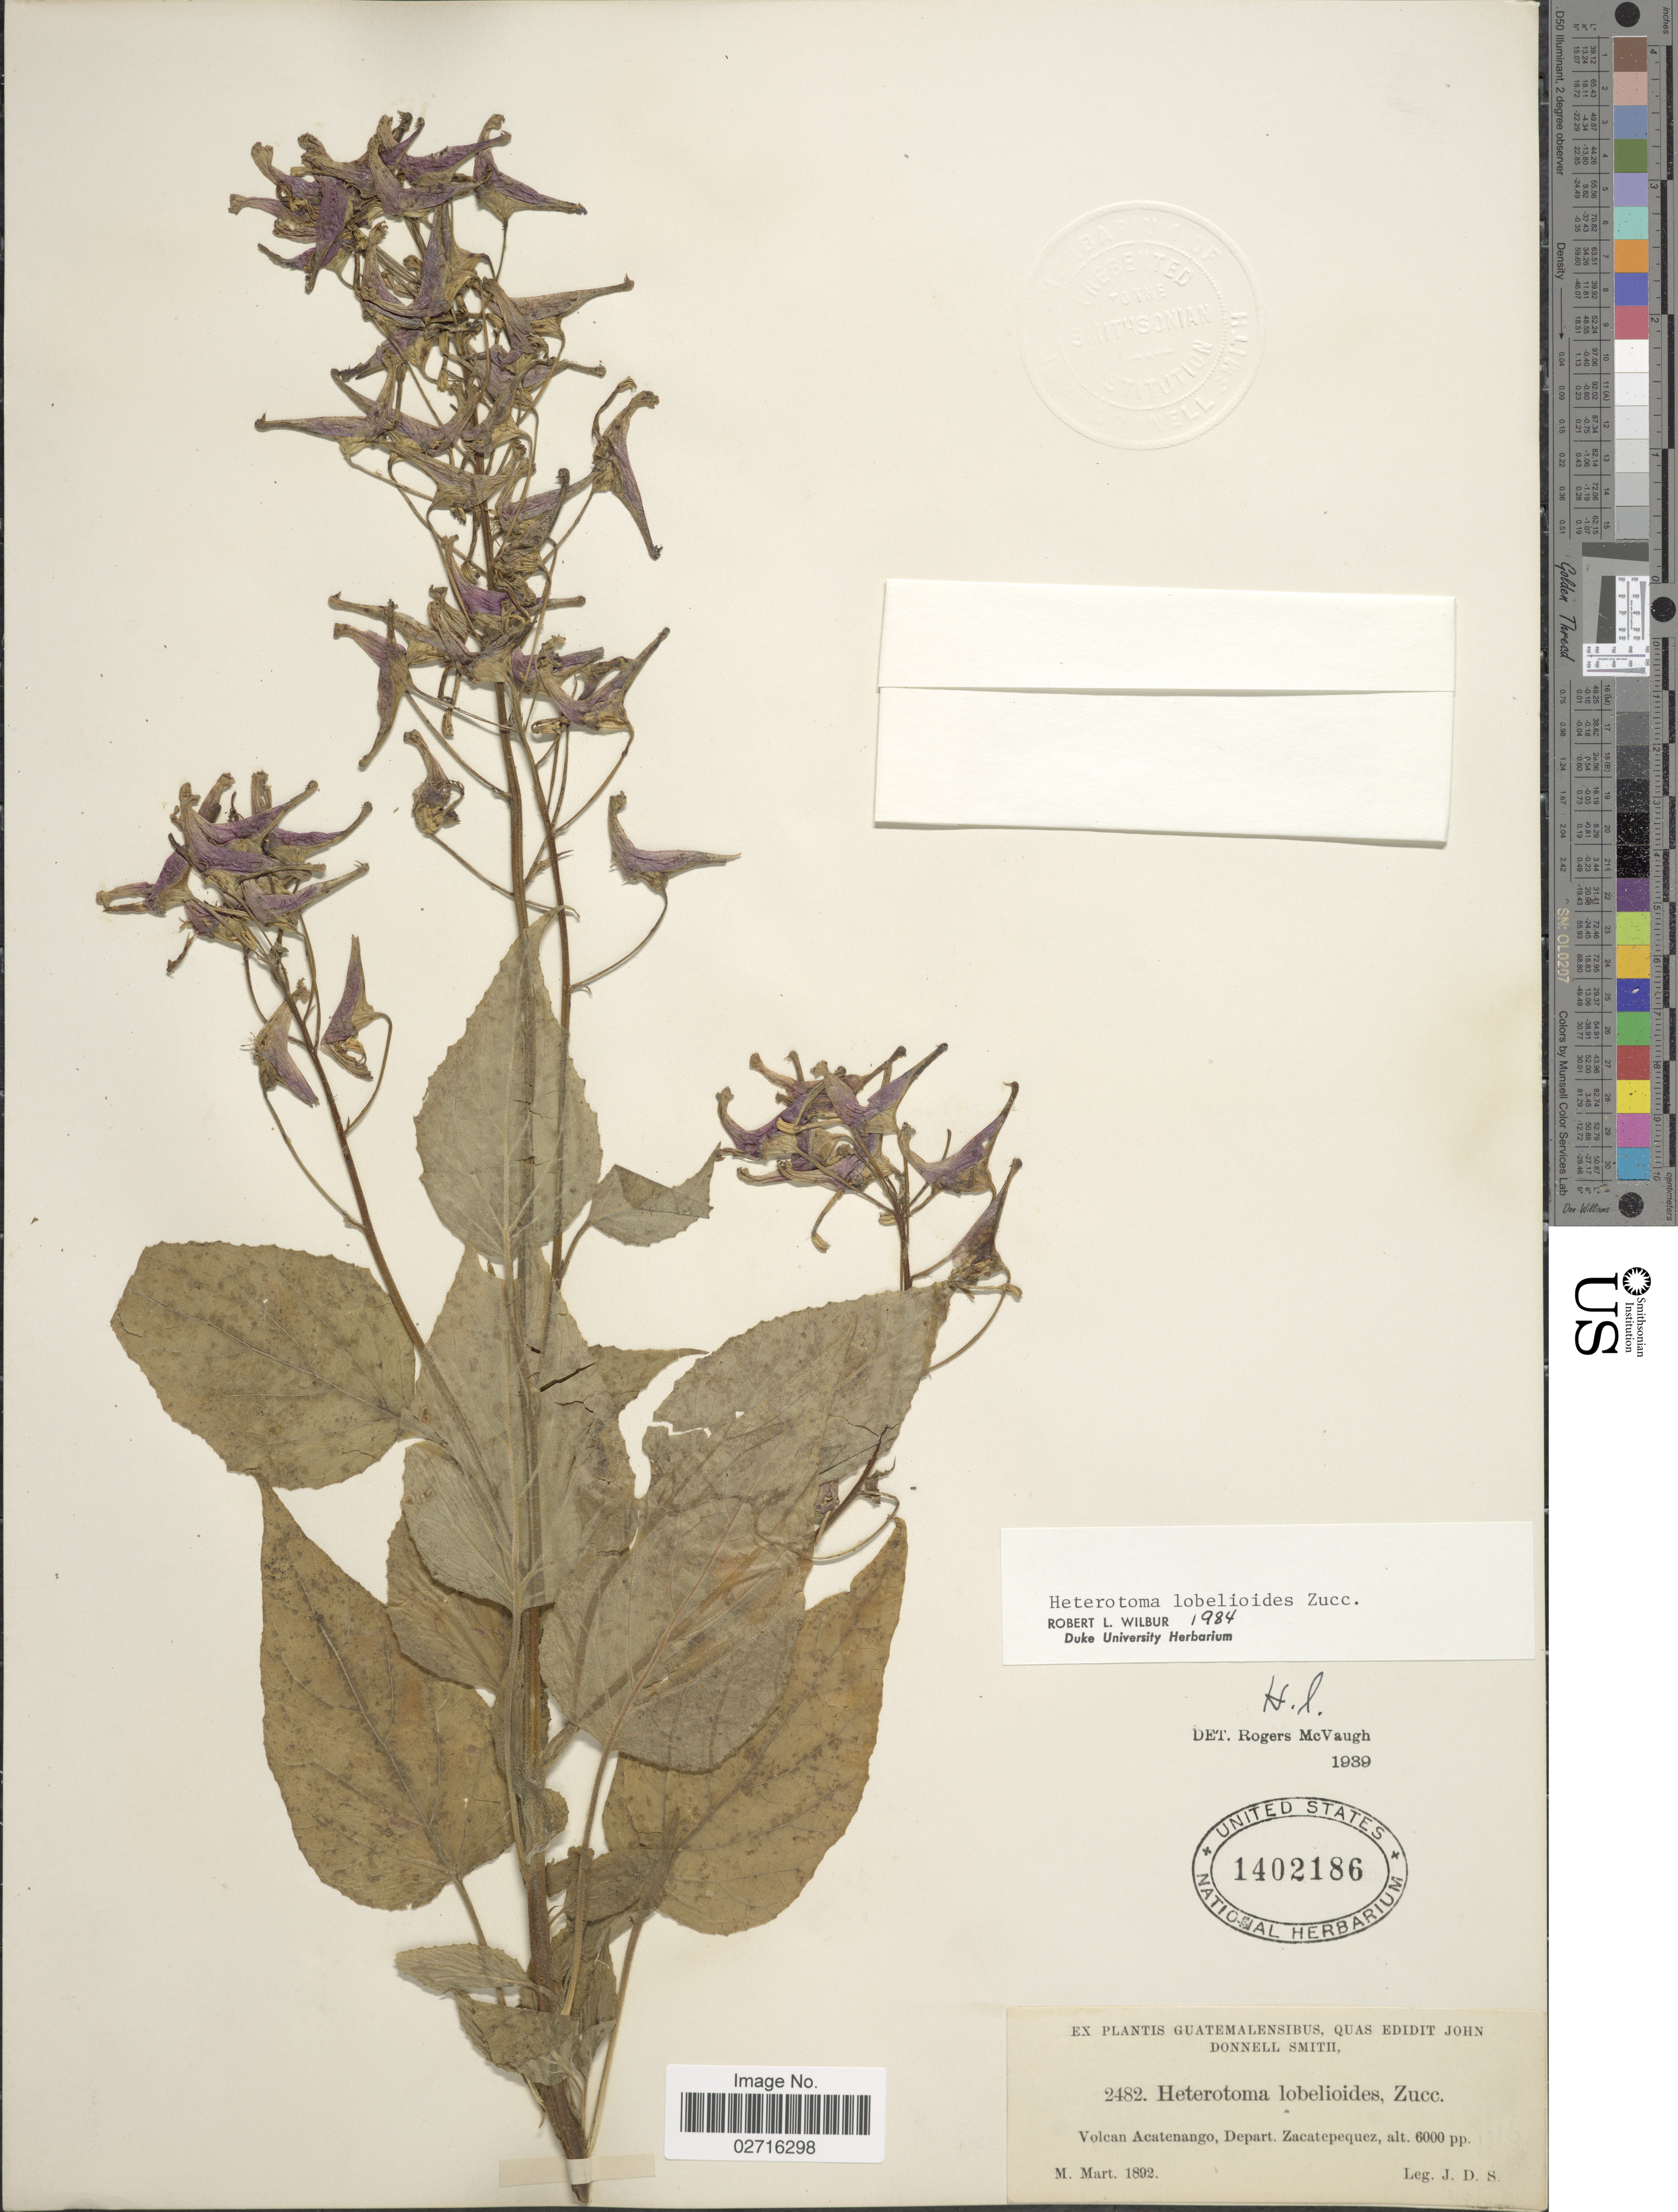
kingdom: Plantae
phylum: Tracheophyta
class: Magnoliopsida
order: Asterales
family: Campanulaceae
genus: Heterotoma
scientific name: Heterotoma lobelioides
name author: Zucc.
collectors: J. Donnell Smith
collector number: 2482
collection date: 1892-03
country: Guatemala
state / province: Sacatepéquez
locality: Volcan Acatenango, Depart Zacatepéquez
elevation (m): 1829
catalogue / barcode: US 1402186